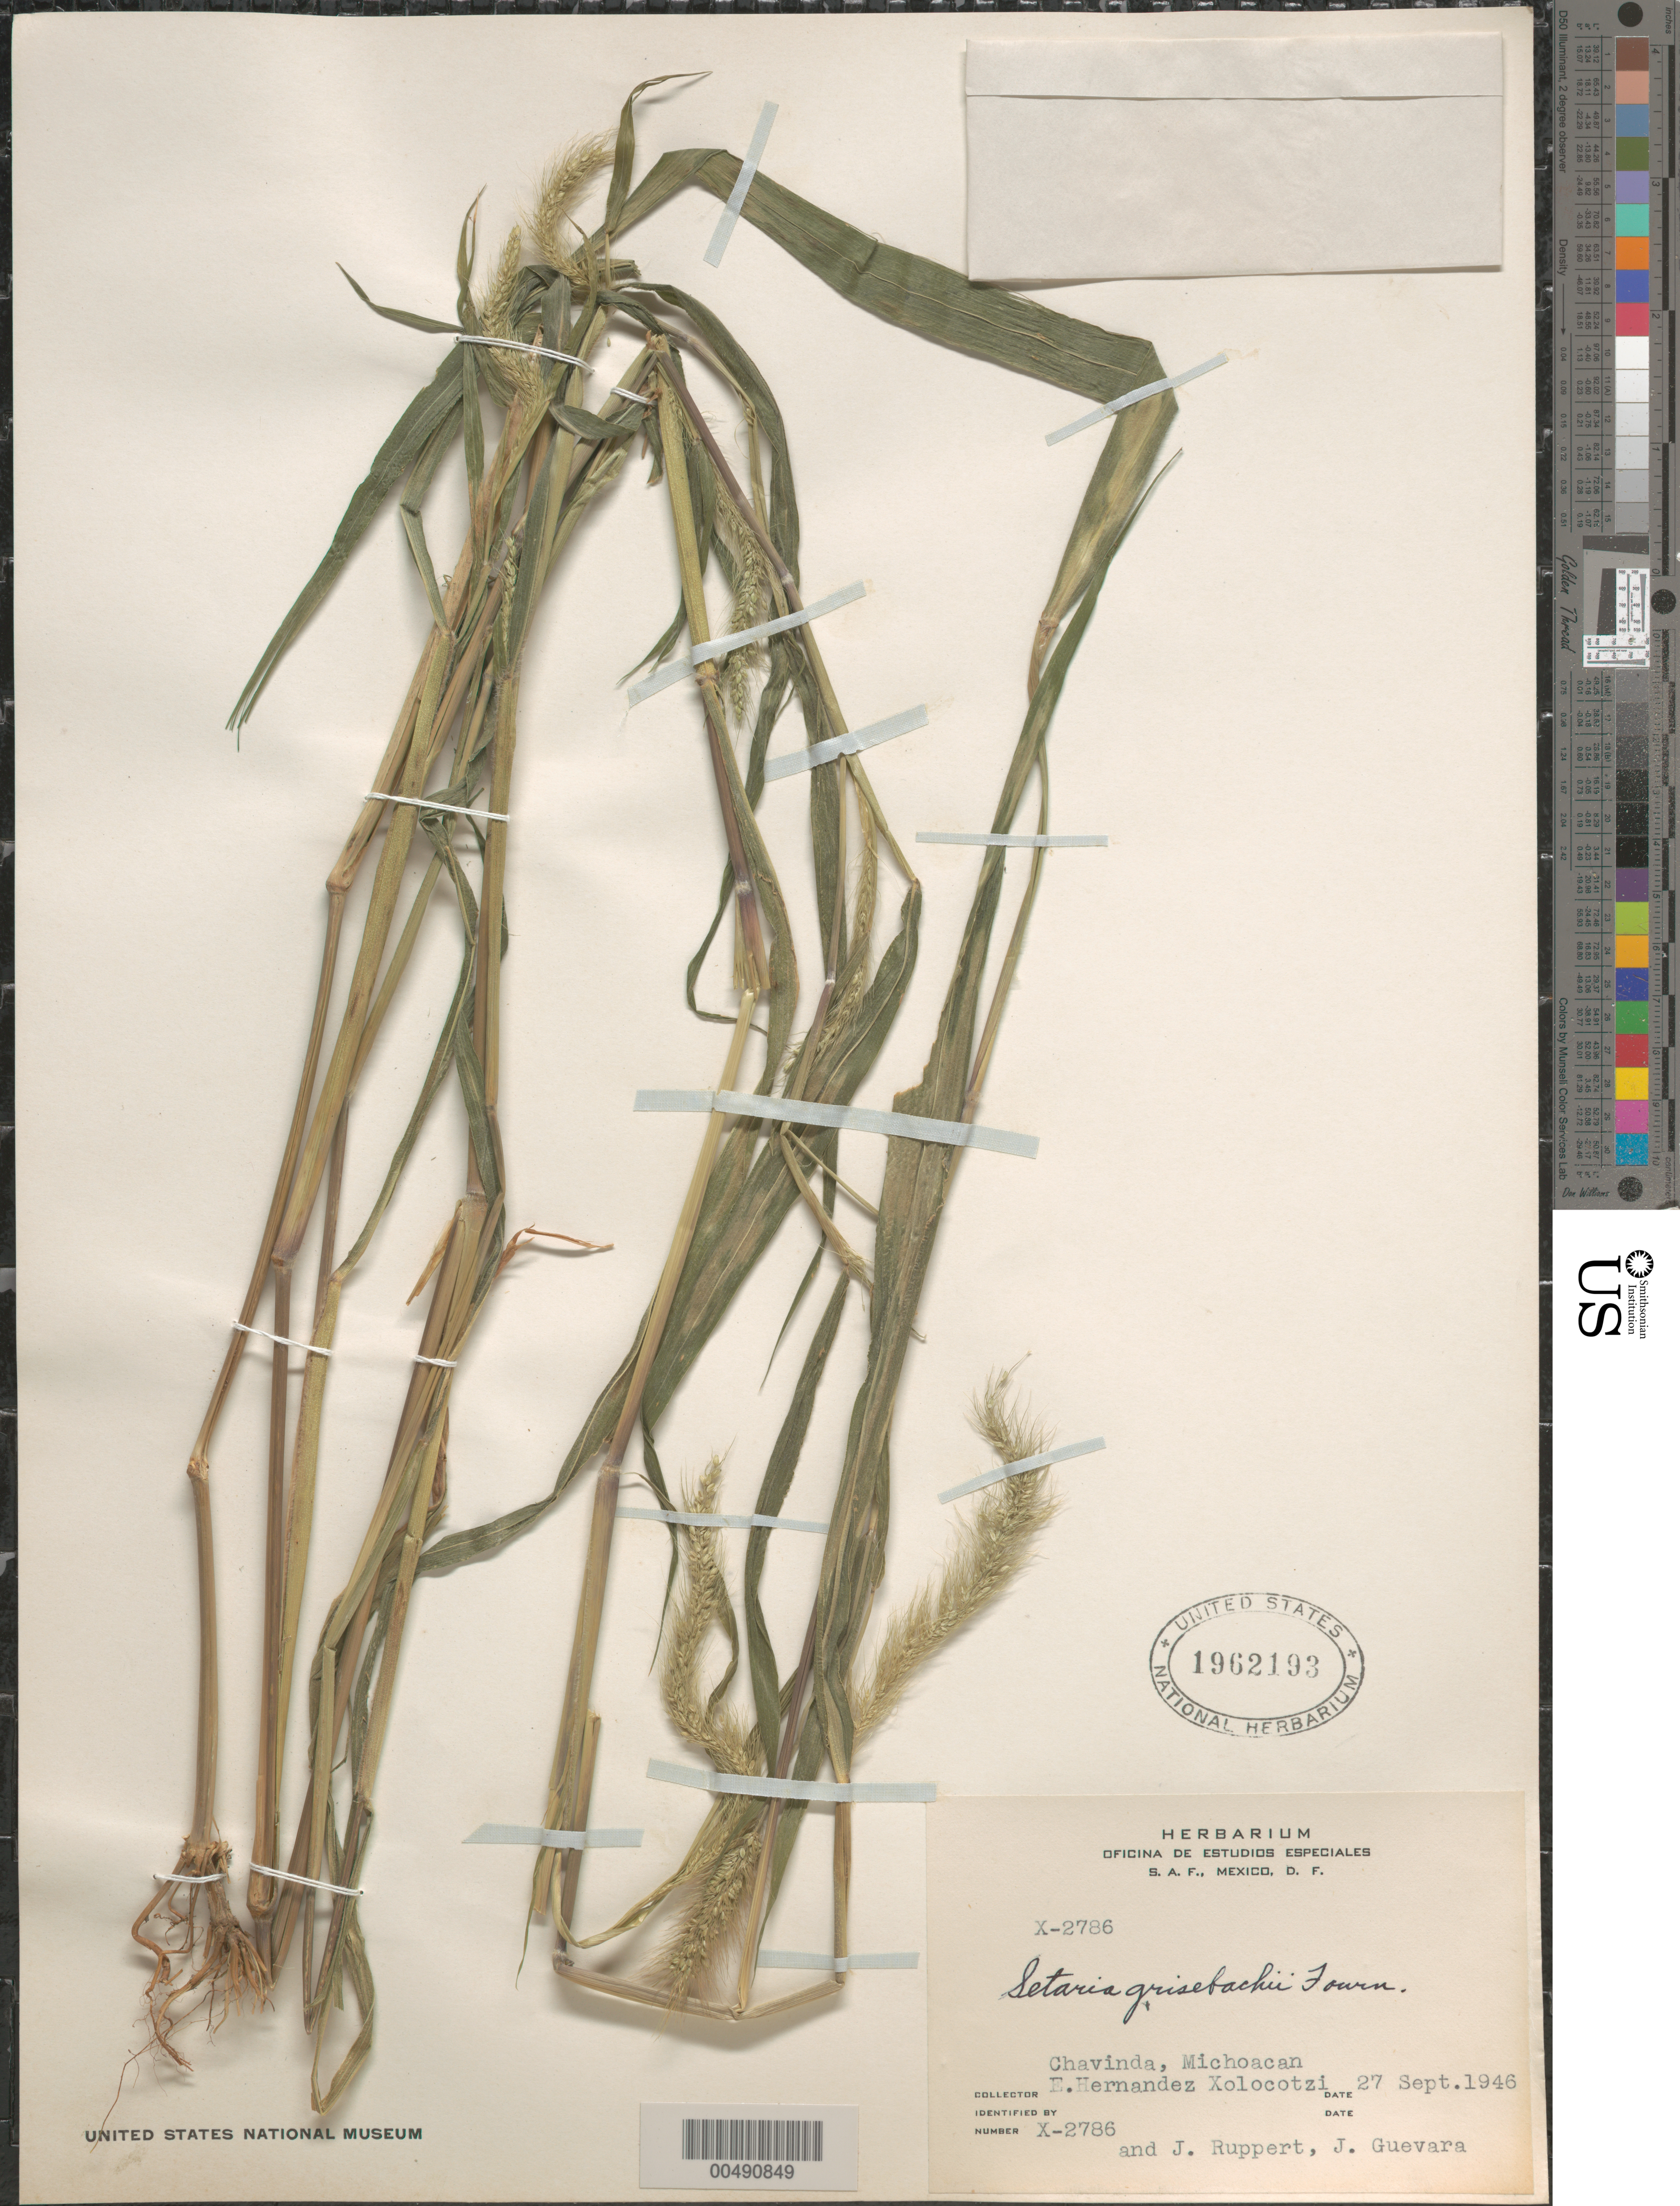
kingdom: Plantae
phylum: Tracheophyta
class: Liliopsida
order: Poales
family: Poaceae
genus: Setaria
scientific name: Setaria grisebachii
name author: E. Fourn.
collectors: E. I. Hernández-X., J. Ruppert & J. Guevara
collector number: X-2786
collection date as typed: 27 Sep 1946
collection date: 1946-09-27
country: Mexico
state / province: Michoacán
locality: Chavinda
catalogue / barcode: US 1962193